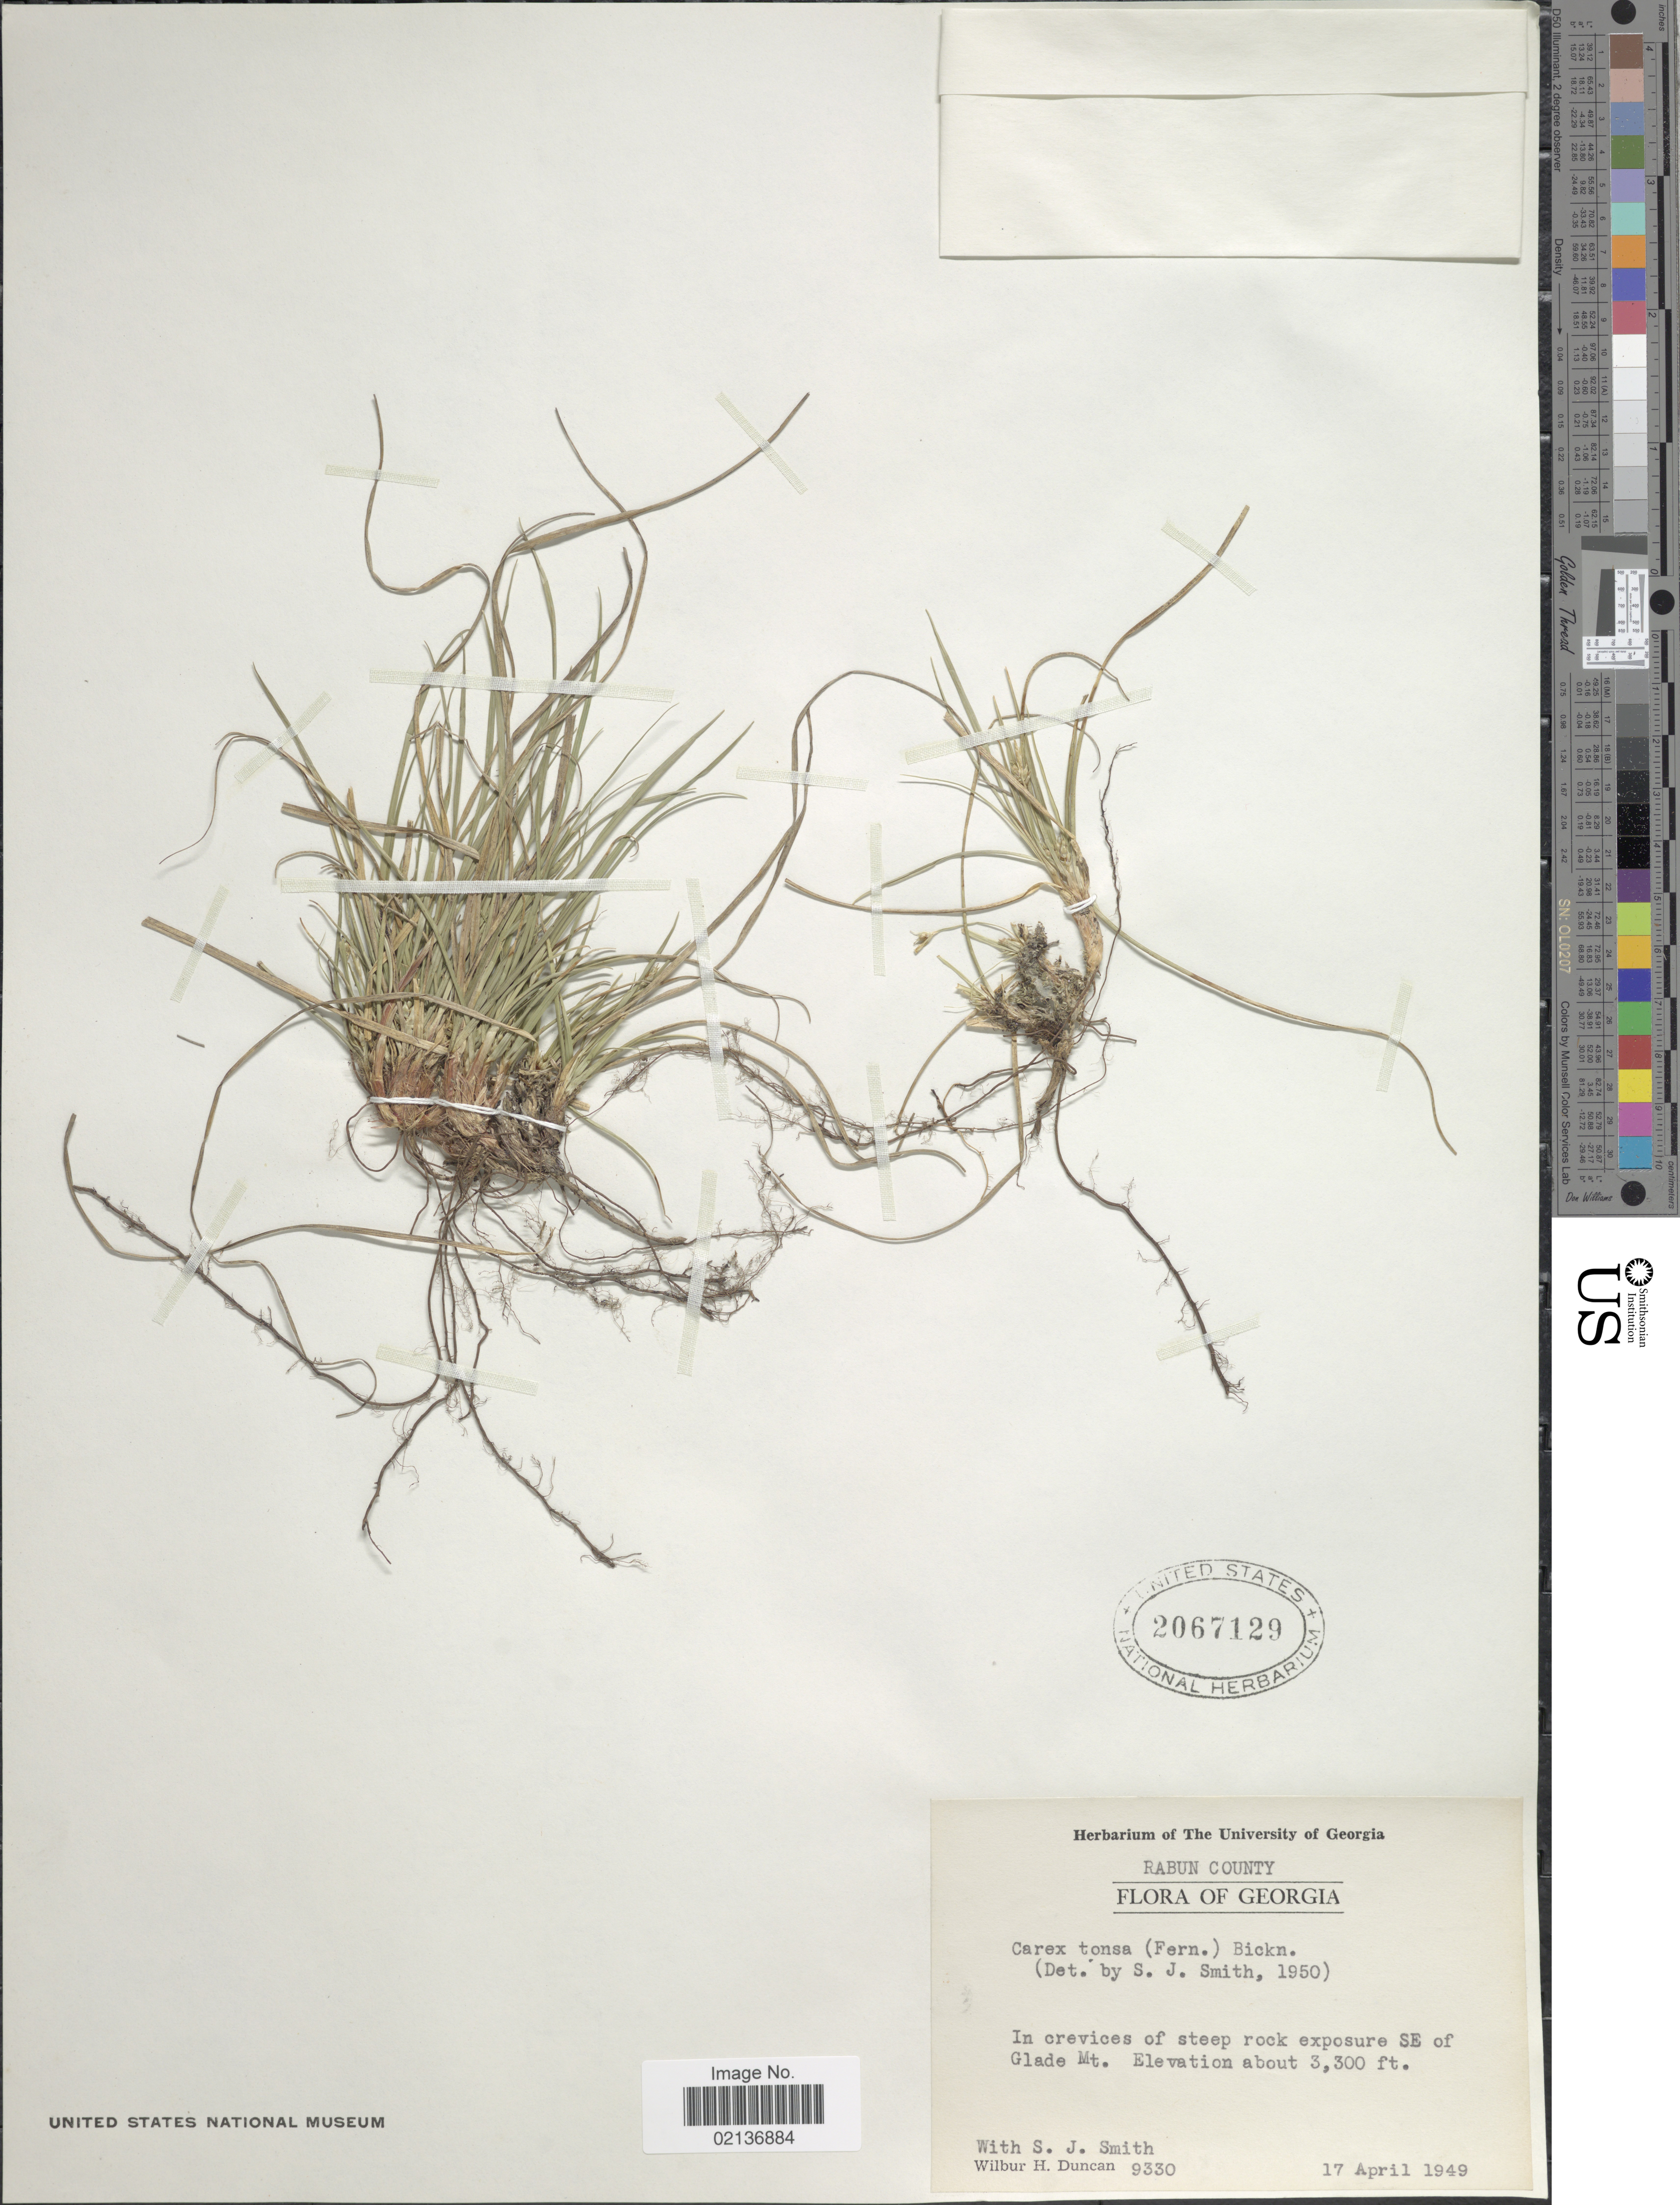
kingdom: Plantae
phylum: Tracheophyta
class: Liliopsida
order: Poales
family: Cyperaceae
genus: Carex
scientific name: Carex tonsa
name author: (Fernald) E.P. Bicknell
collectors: W. H. Duncan & S. Smith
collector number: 9330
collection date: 1949-04-17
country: United States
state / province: Georgia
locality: Rabun County, In crevices of steep rock exposure SE of Glade Mt.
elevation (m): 1006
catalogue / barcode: US 2067129